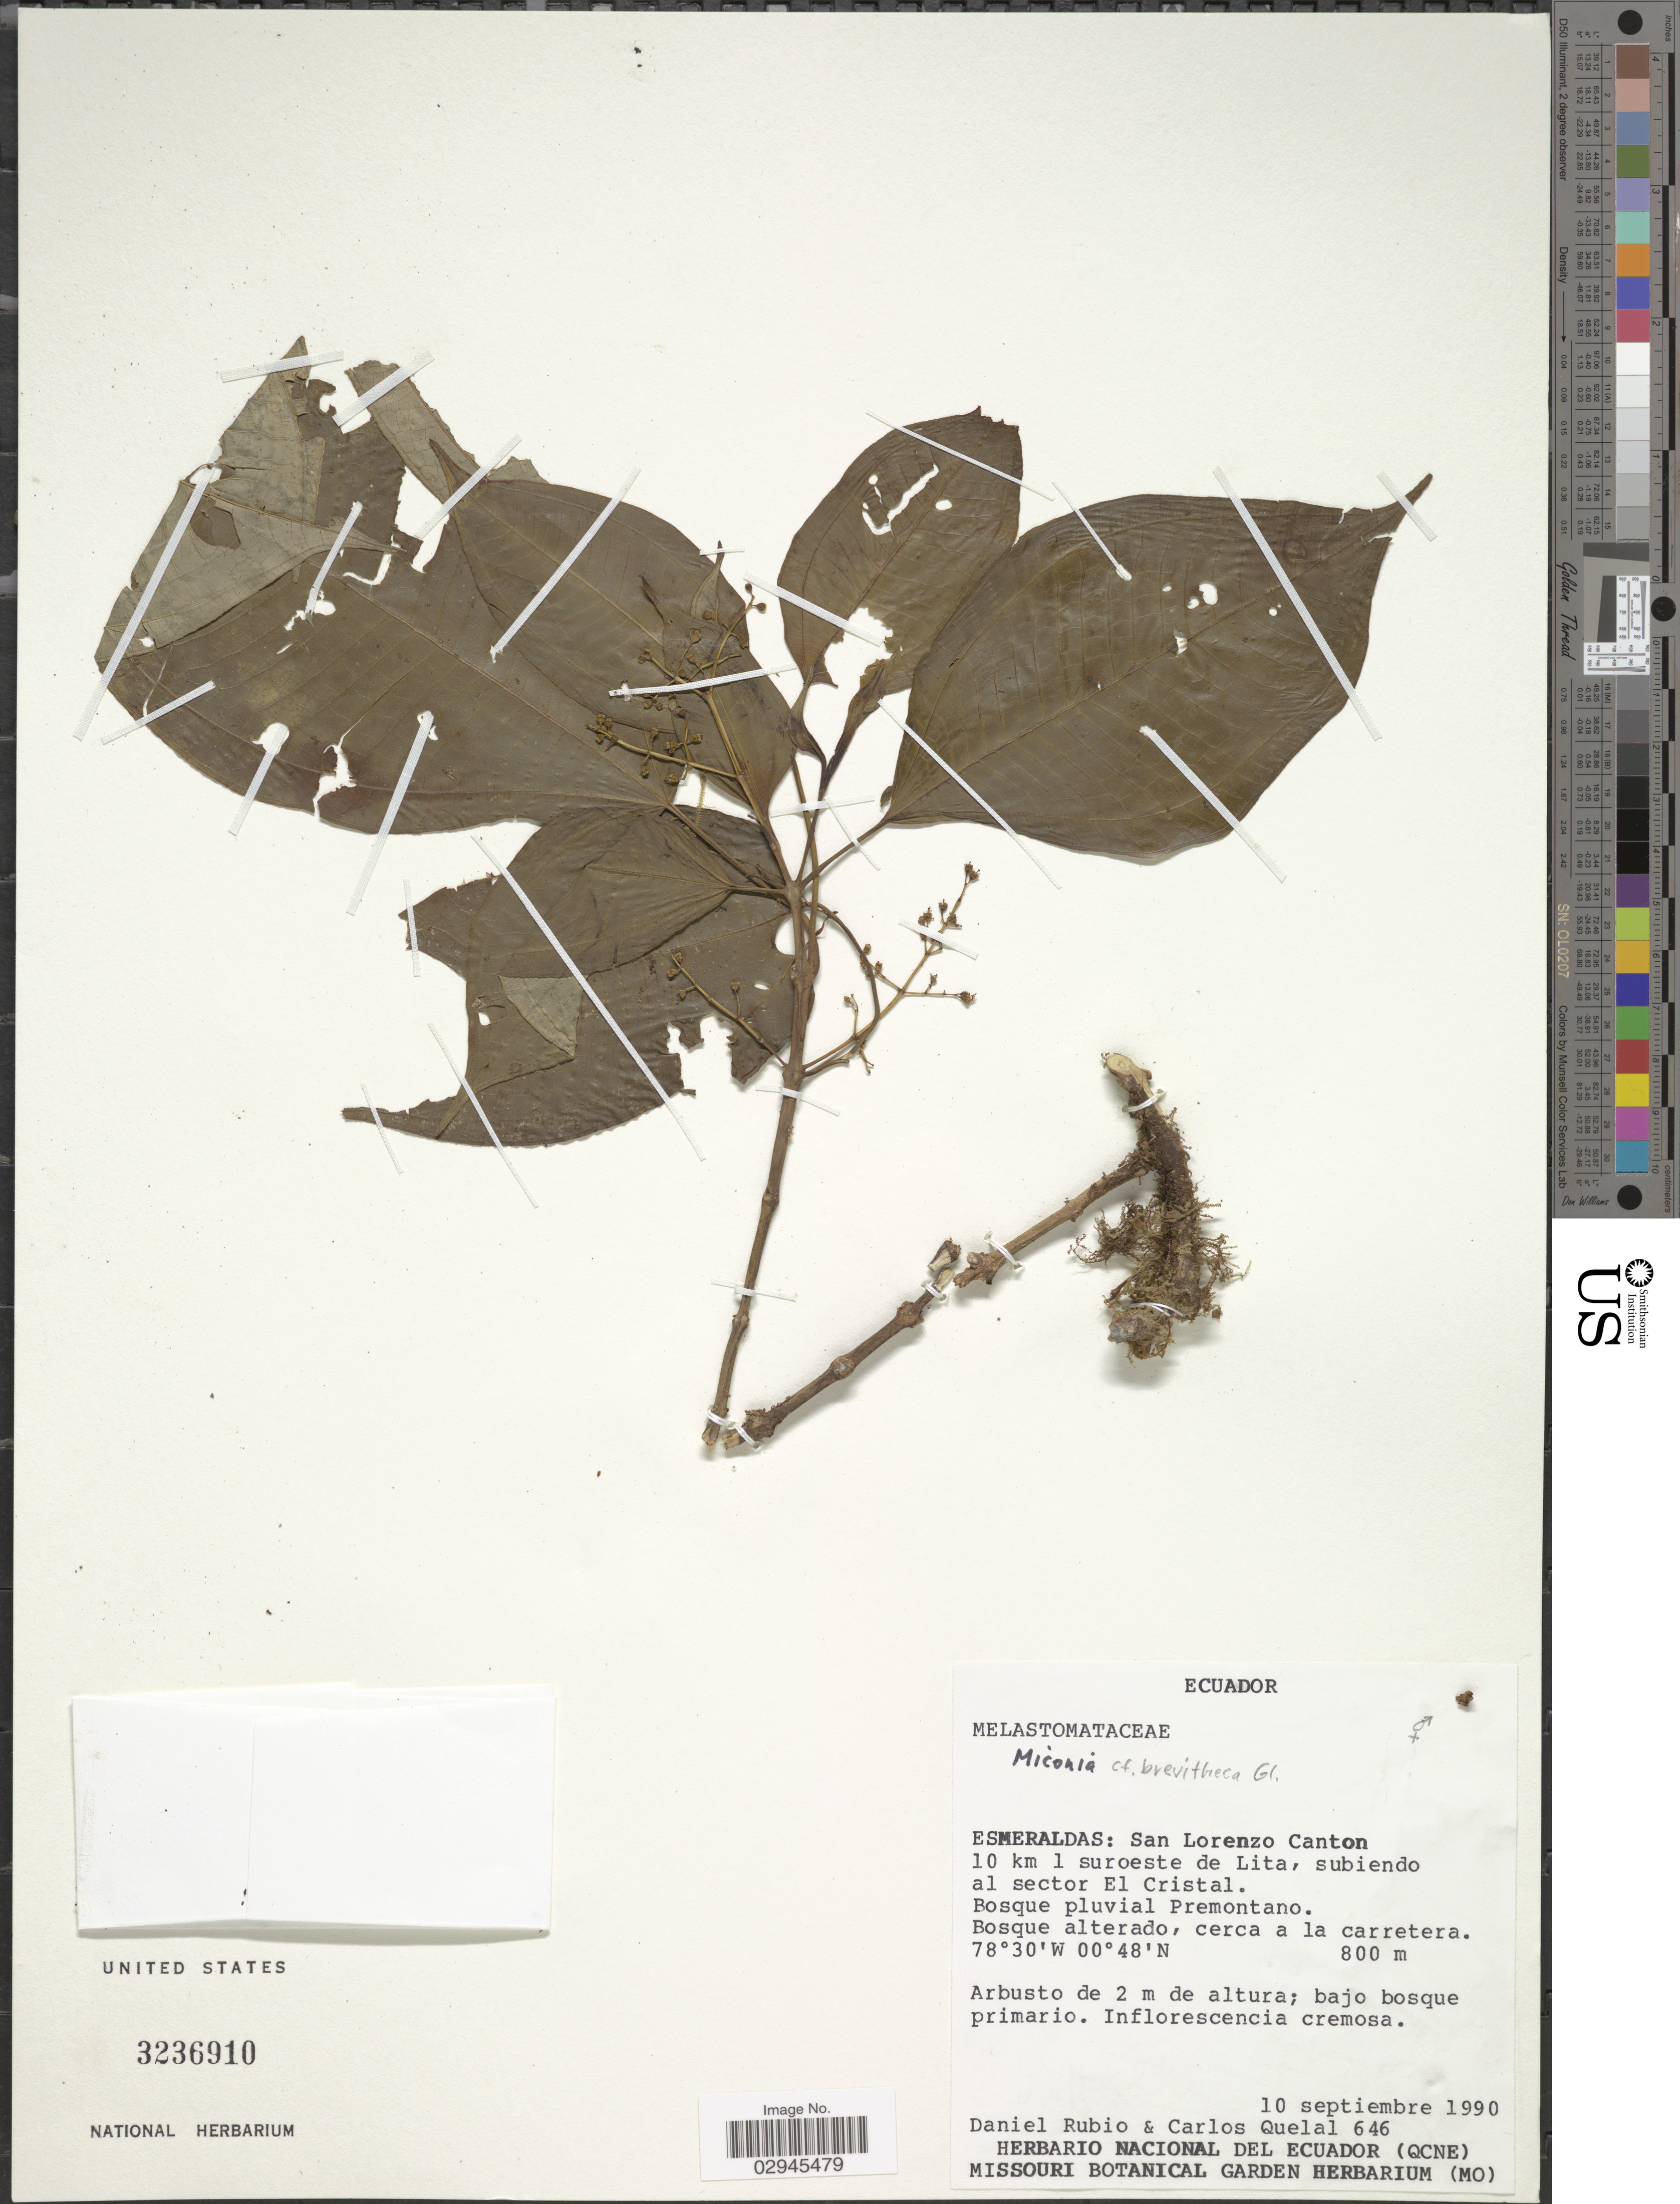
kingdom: Plantae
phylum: Tracheophyta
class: Magnoliopsida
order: Myrtales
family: Melastomataceae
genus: Miconia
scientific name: Miconia sp.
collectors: D. Rubio & C. Quelal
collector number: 646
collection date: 1990-09-10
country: Ecuador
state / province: Esmeraldas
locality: San Lorenzo Canton. 10 km 1 suroeste de Lita, subiendo al sector El Cristal. Bosque pluvial Premontano.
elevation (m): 800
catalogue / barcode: US 3236910